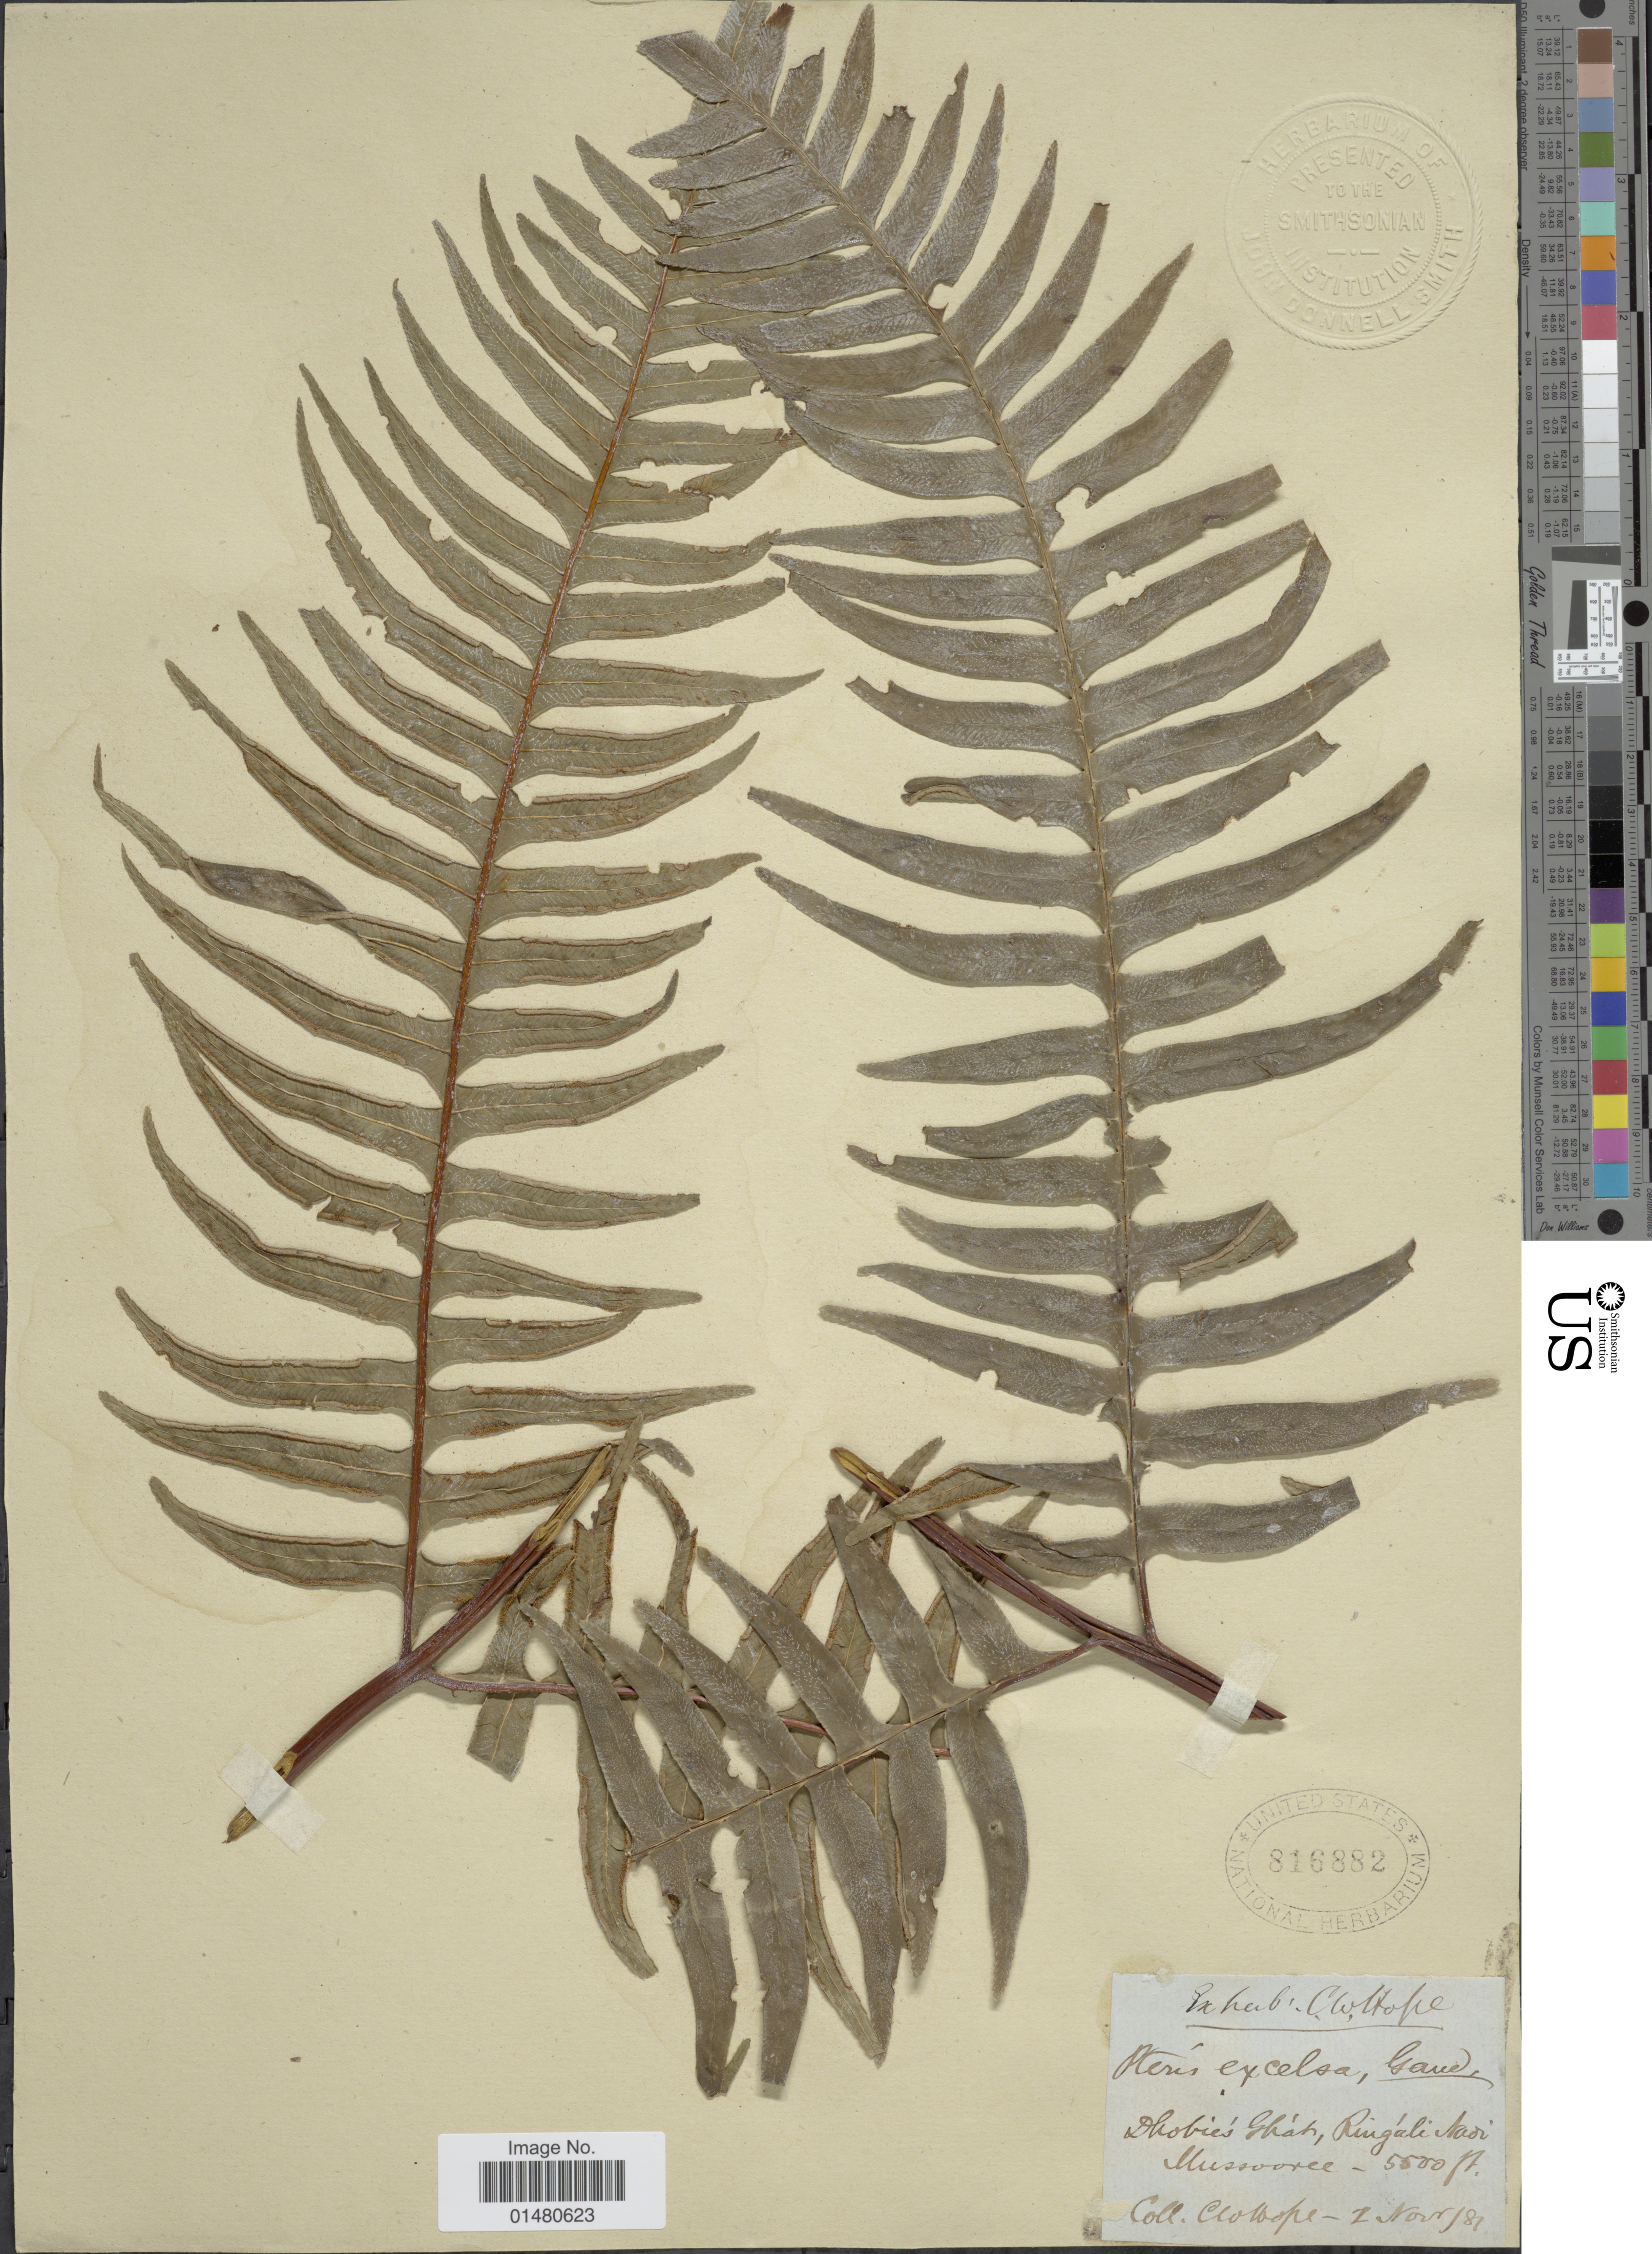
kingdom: Plantae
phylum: Tracheophyta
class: Polypodiopsida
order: Polypodiales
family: Pteridaceae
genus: Pteris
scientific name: Pteris excelsa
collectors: C. W. Hope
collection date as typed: Transcribed d/m/y: 2/11/81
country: India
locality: Dhobie's Ghat, Ringali Nadi, Mussooree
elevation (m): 1676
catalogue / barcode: US 816882